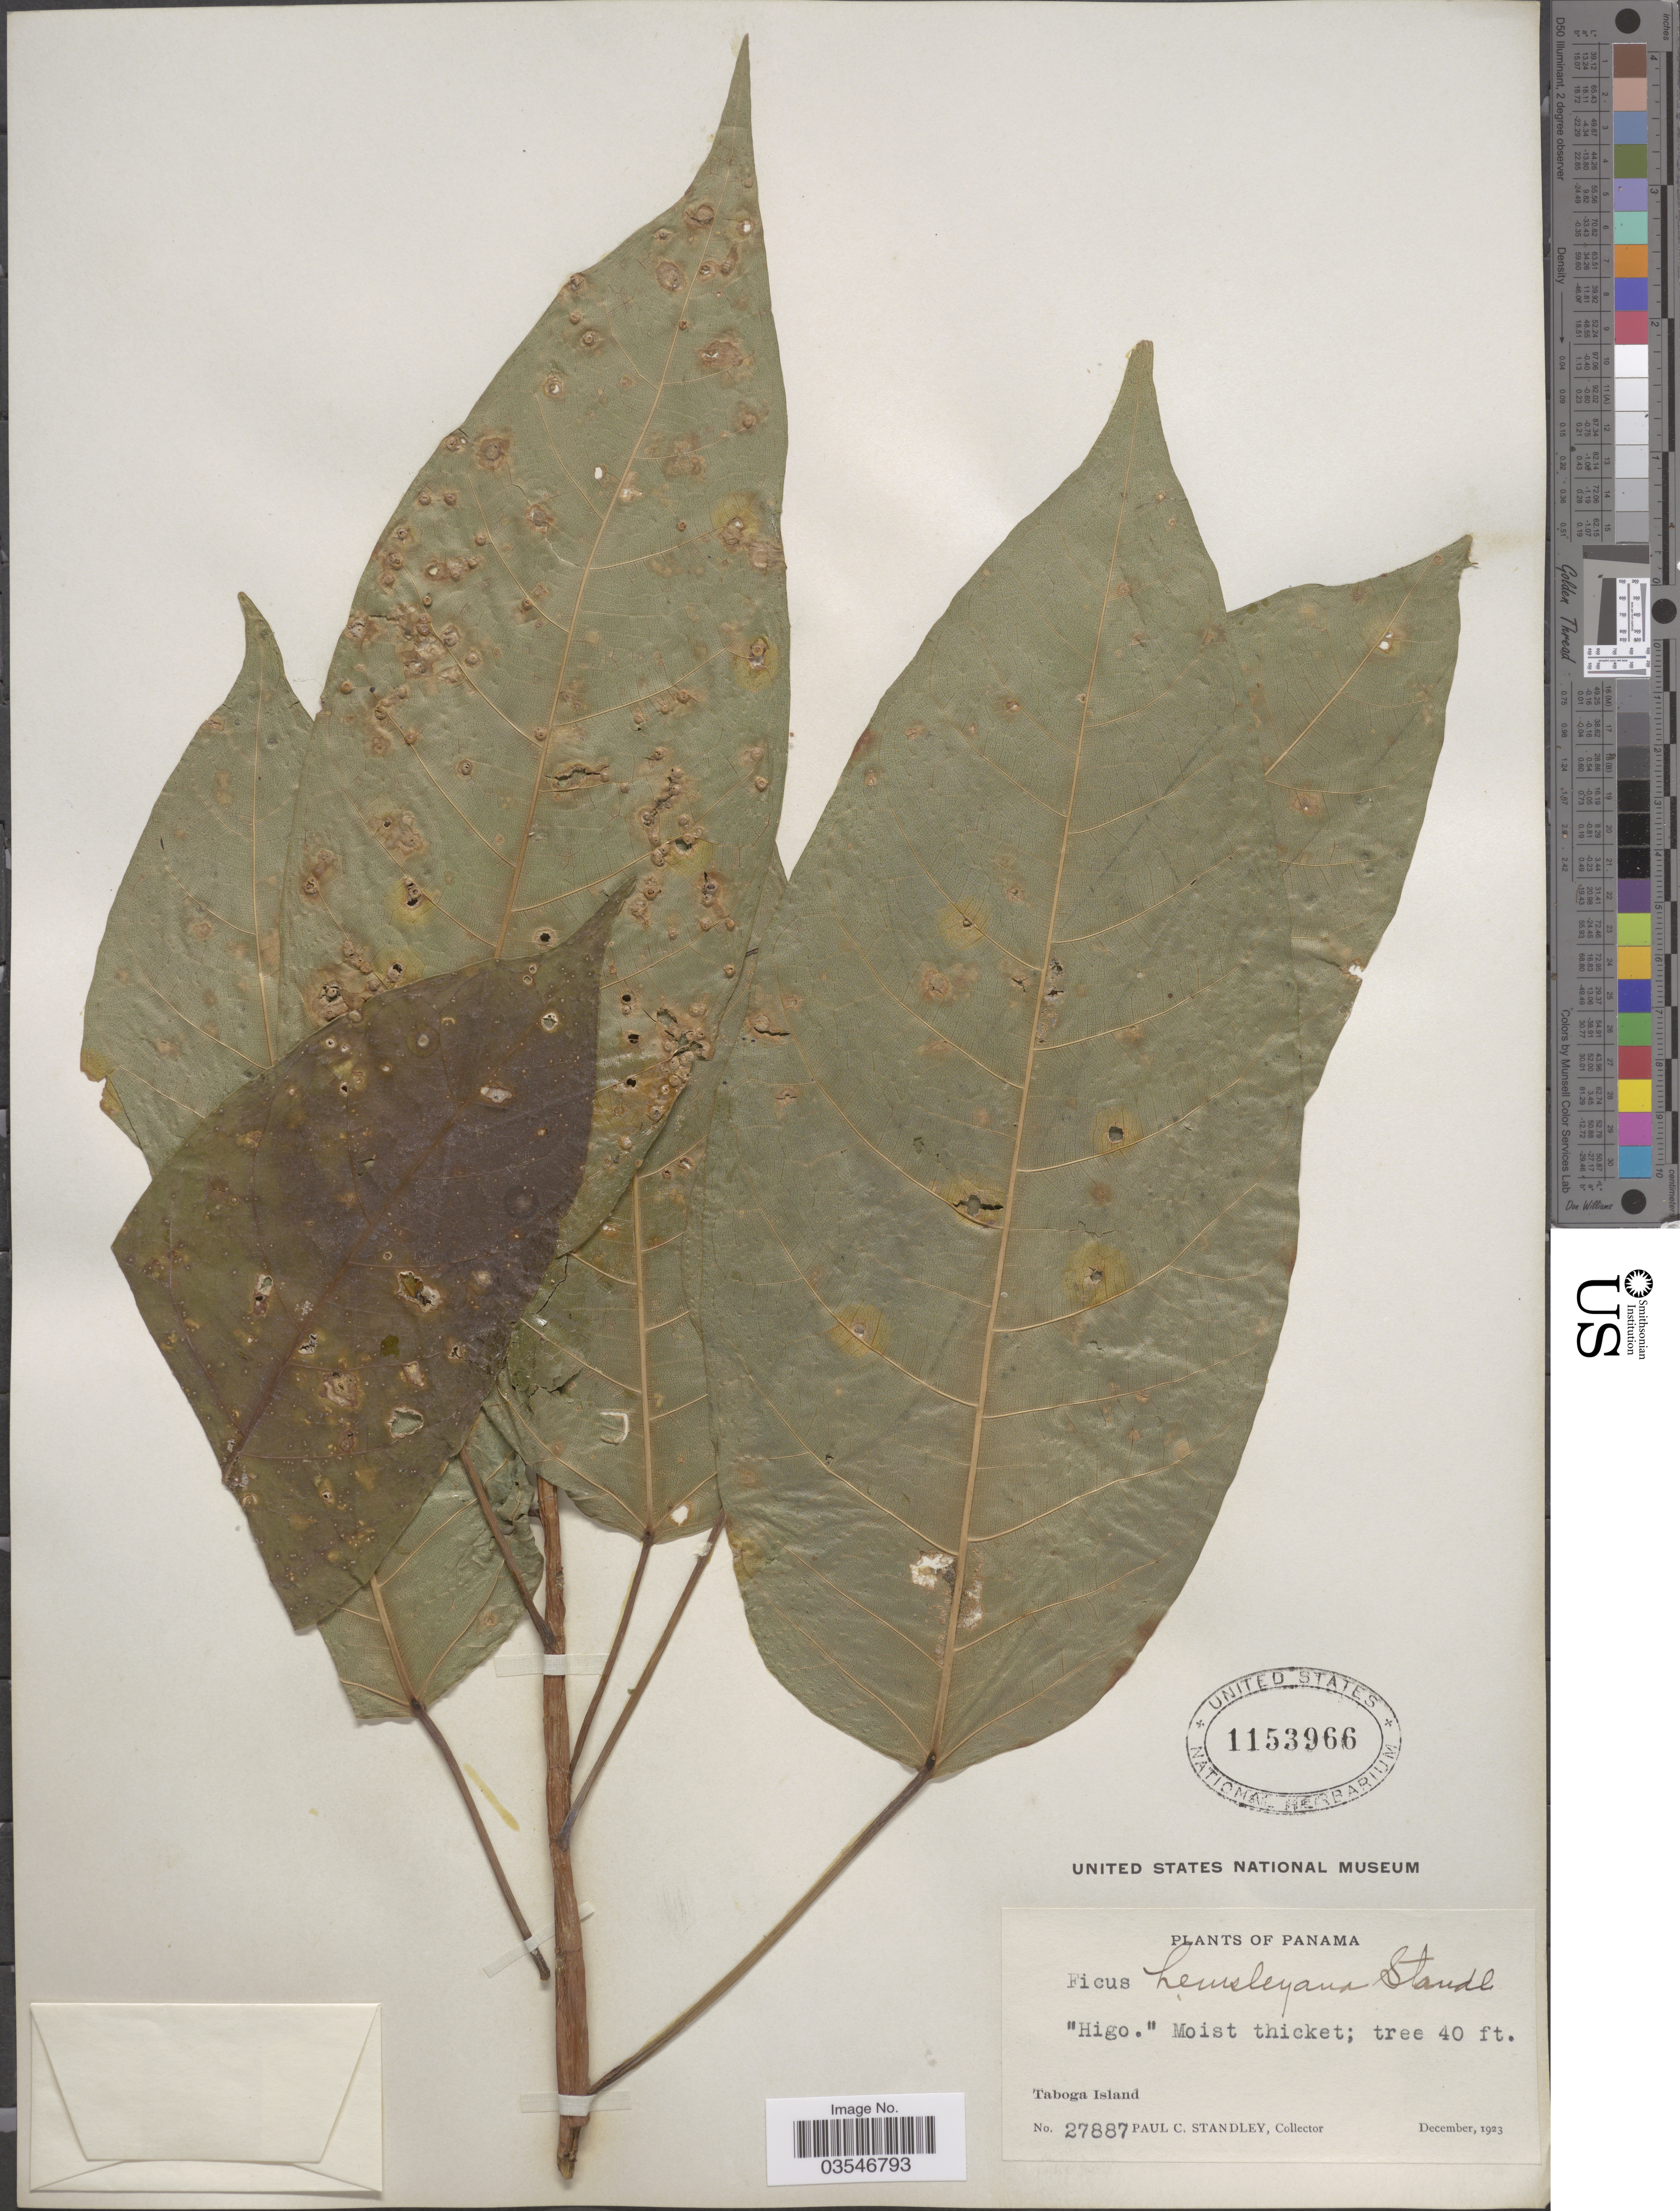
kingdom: Plantae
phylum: Tracheophyta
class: Magnoliopsida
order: Rosales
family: Moraceae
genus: Ficus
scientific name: Ficus citrifolia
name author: Mill.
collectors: P. C. Standley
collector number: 27887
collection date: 1923-12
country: Panama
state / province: Panamá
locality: Taboga Island.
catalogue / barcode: US 1153966